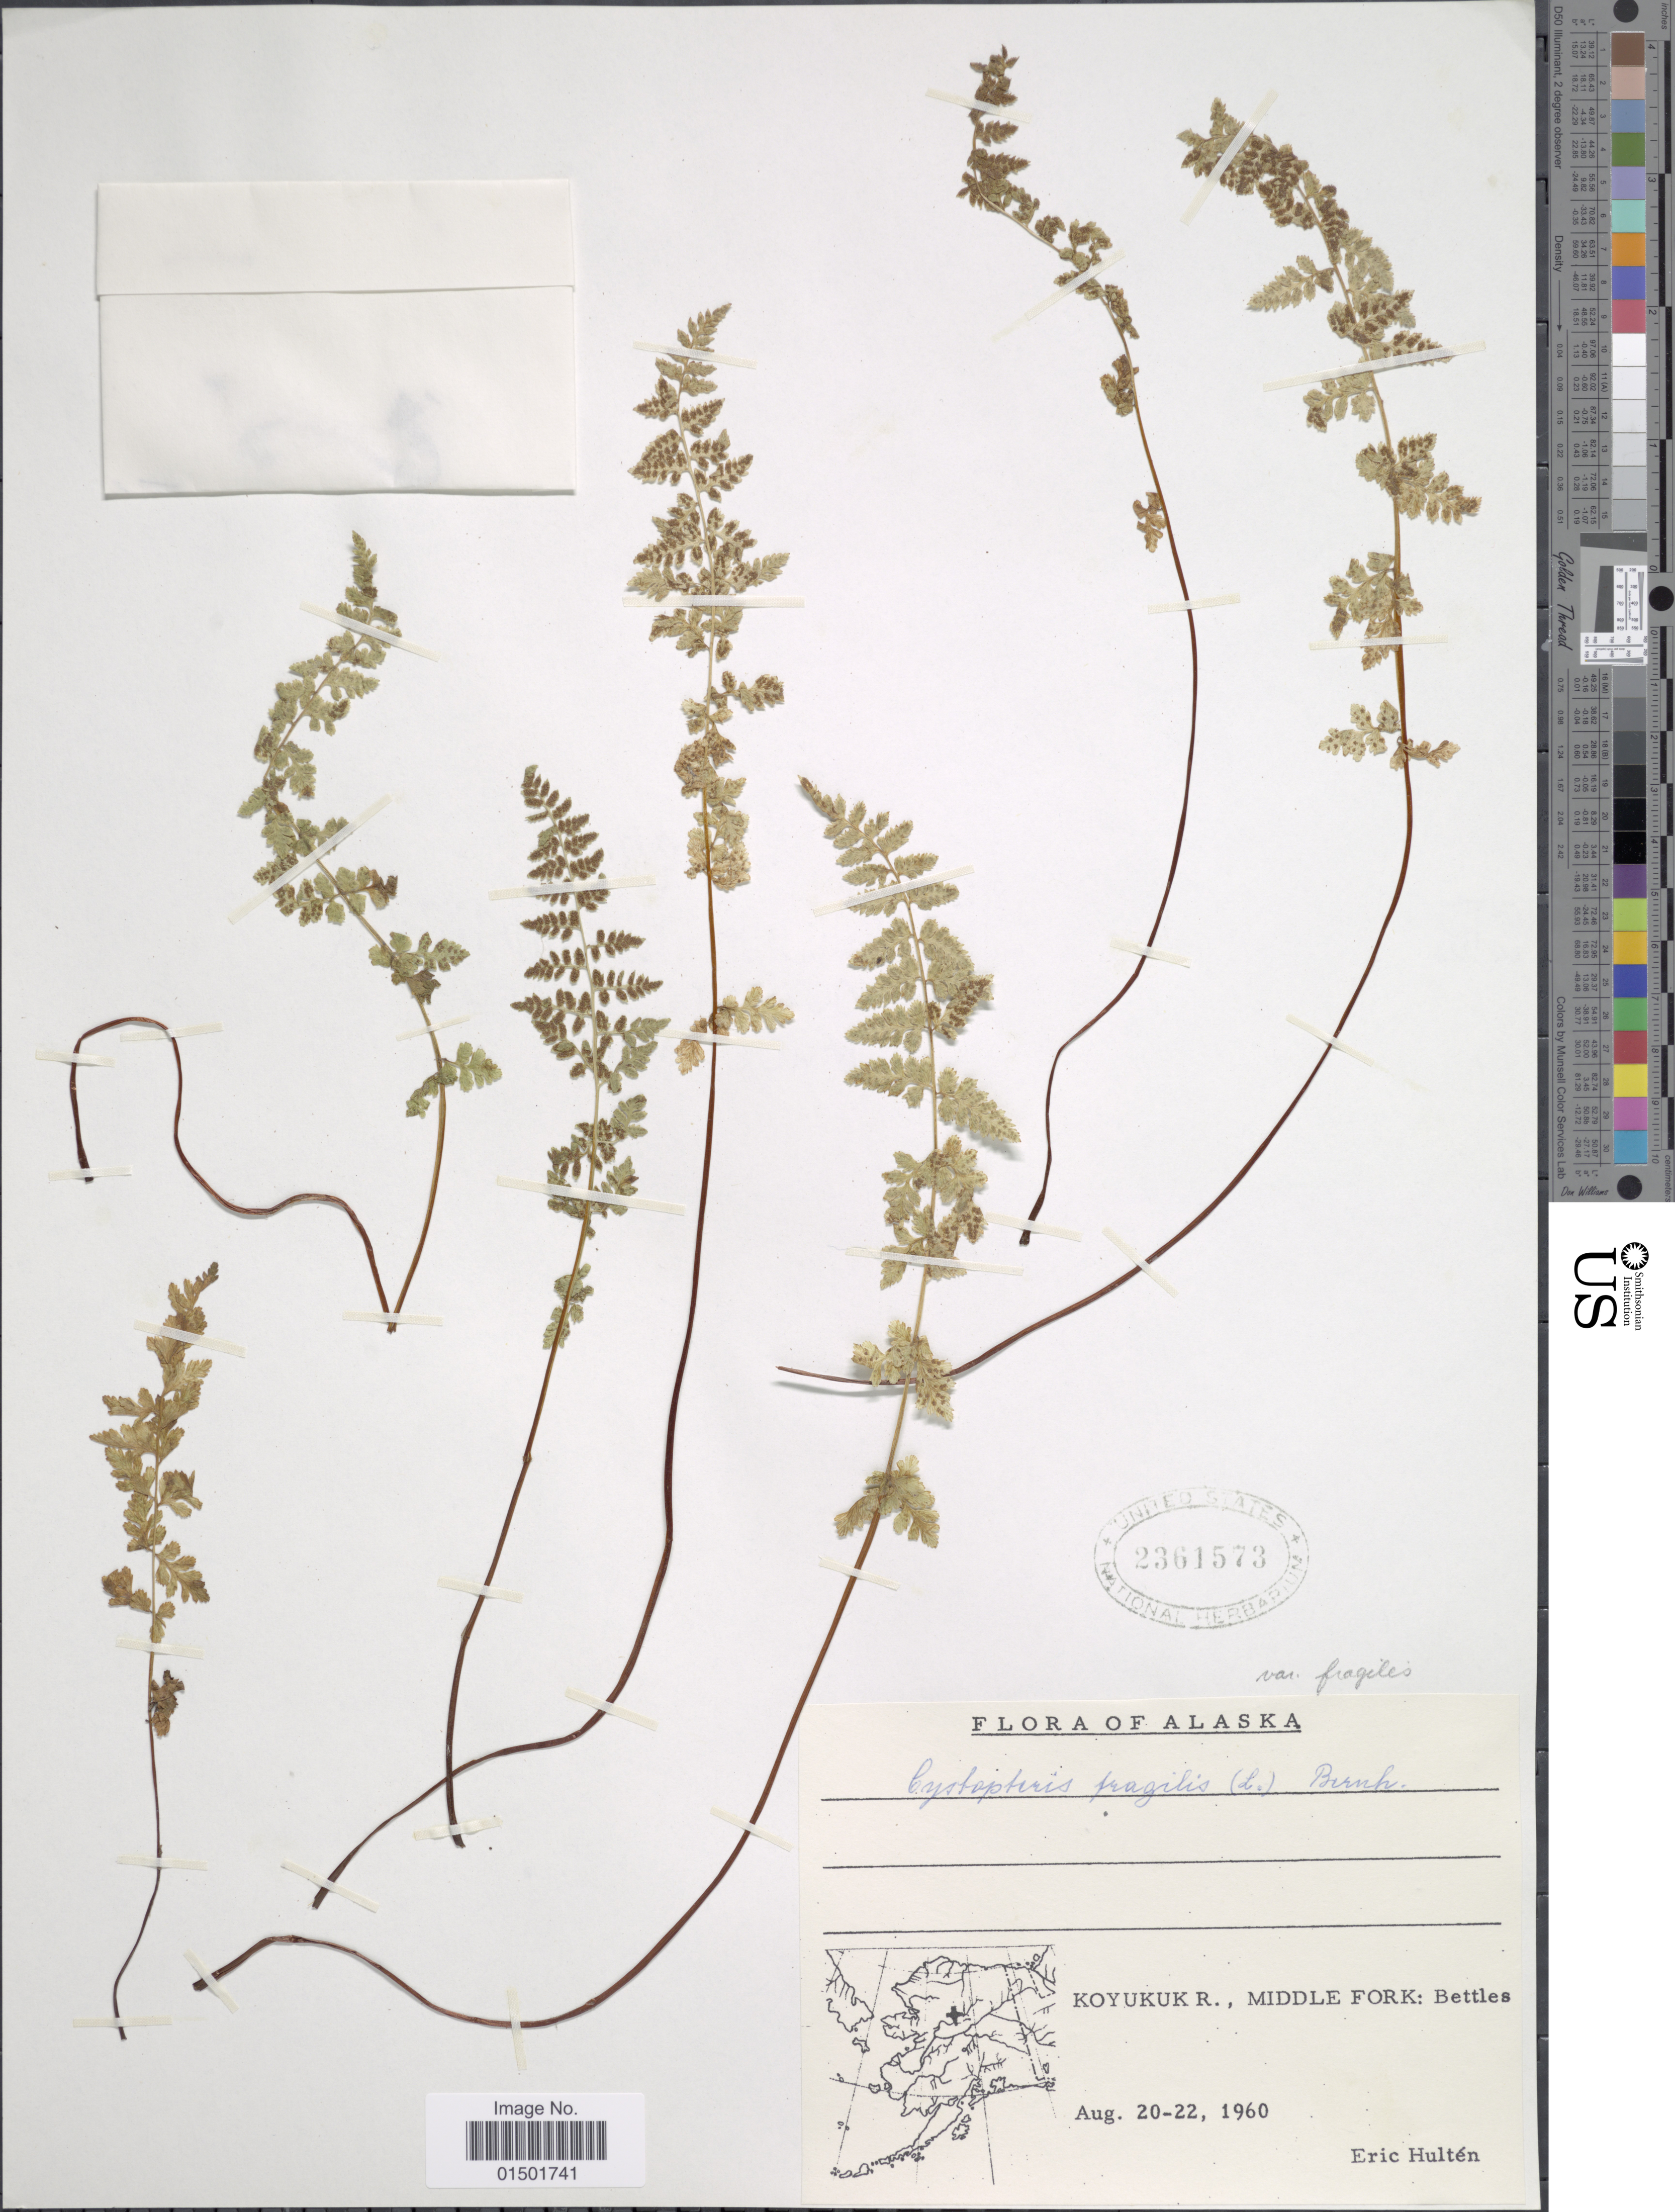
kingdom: Plantae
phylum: Tracheophyta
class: Polypodiopsida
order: Polypodiales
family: Cystopteridaceae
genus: Cystopteris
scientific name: Cystopteris fragilis var. fragilis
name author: (L.) Bernh.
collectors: E. G. Hultén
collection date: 1960-08-20/1960-08-22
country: United States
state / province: Alaska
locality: Koyukuk R., Middle Fork; Bettles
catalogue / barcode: US 2361573